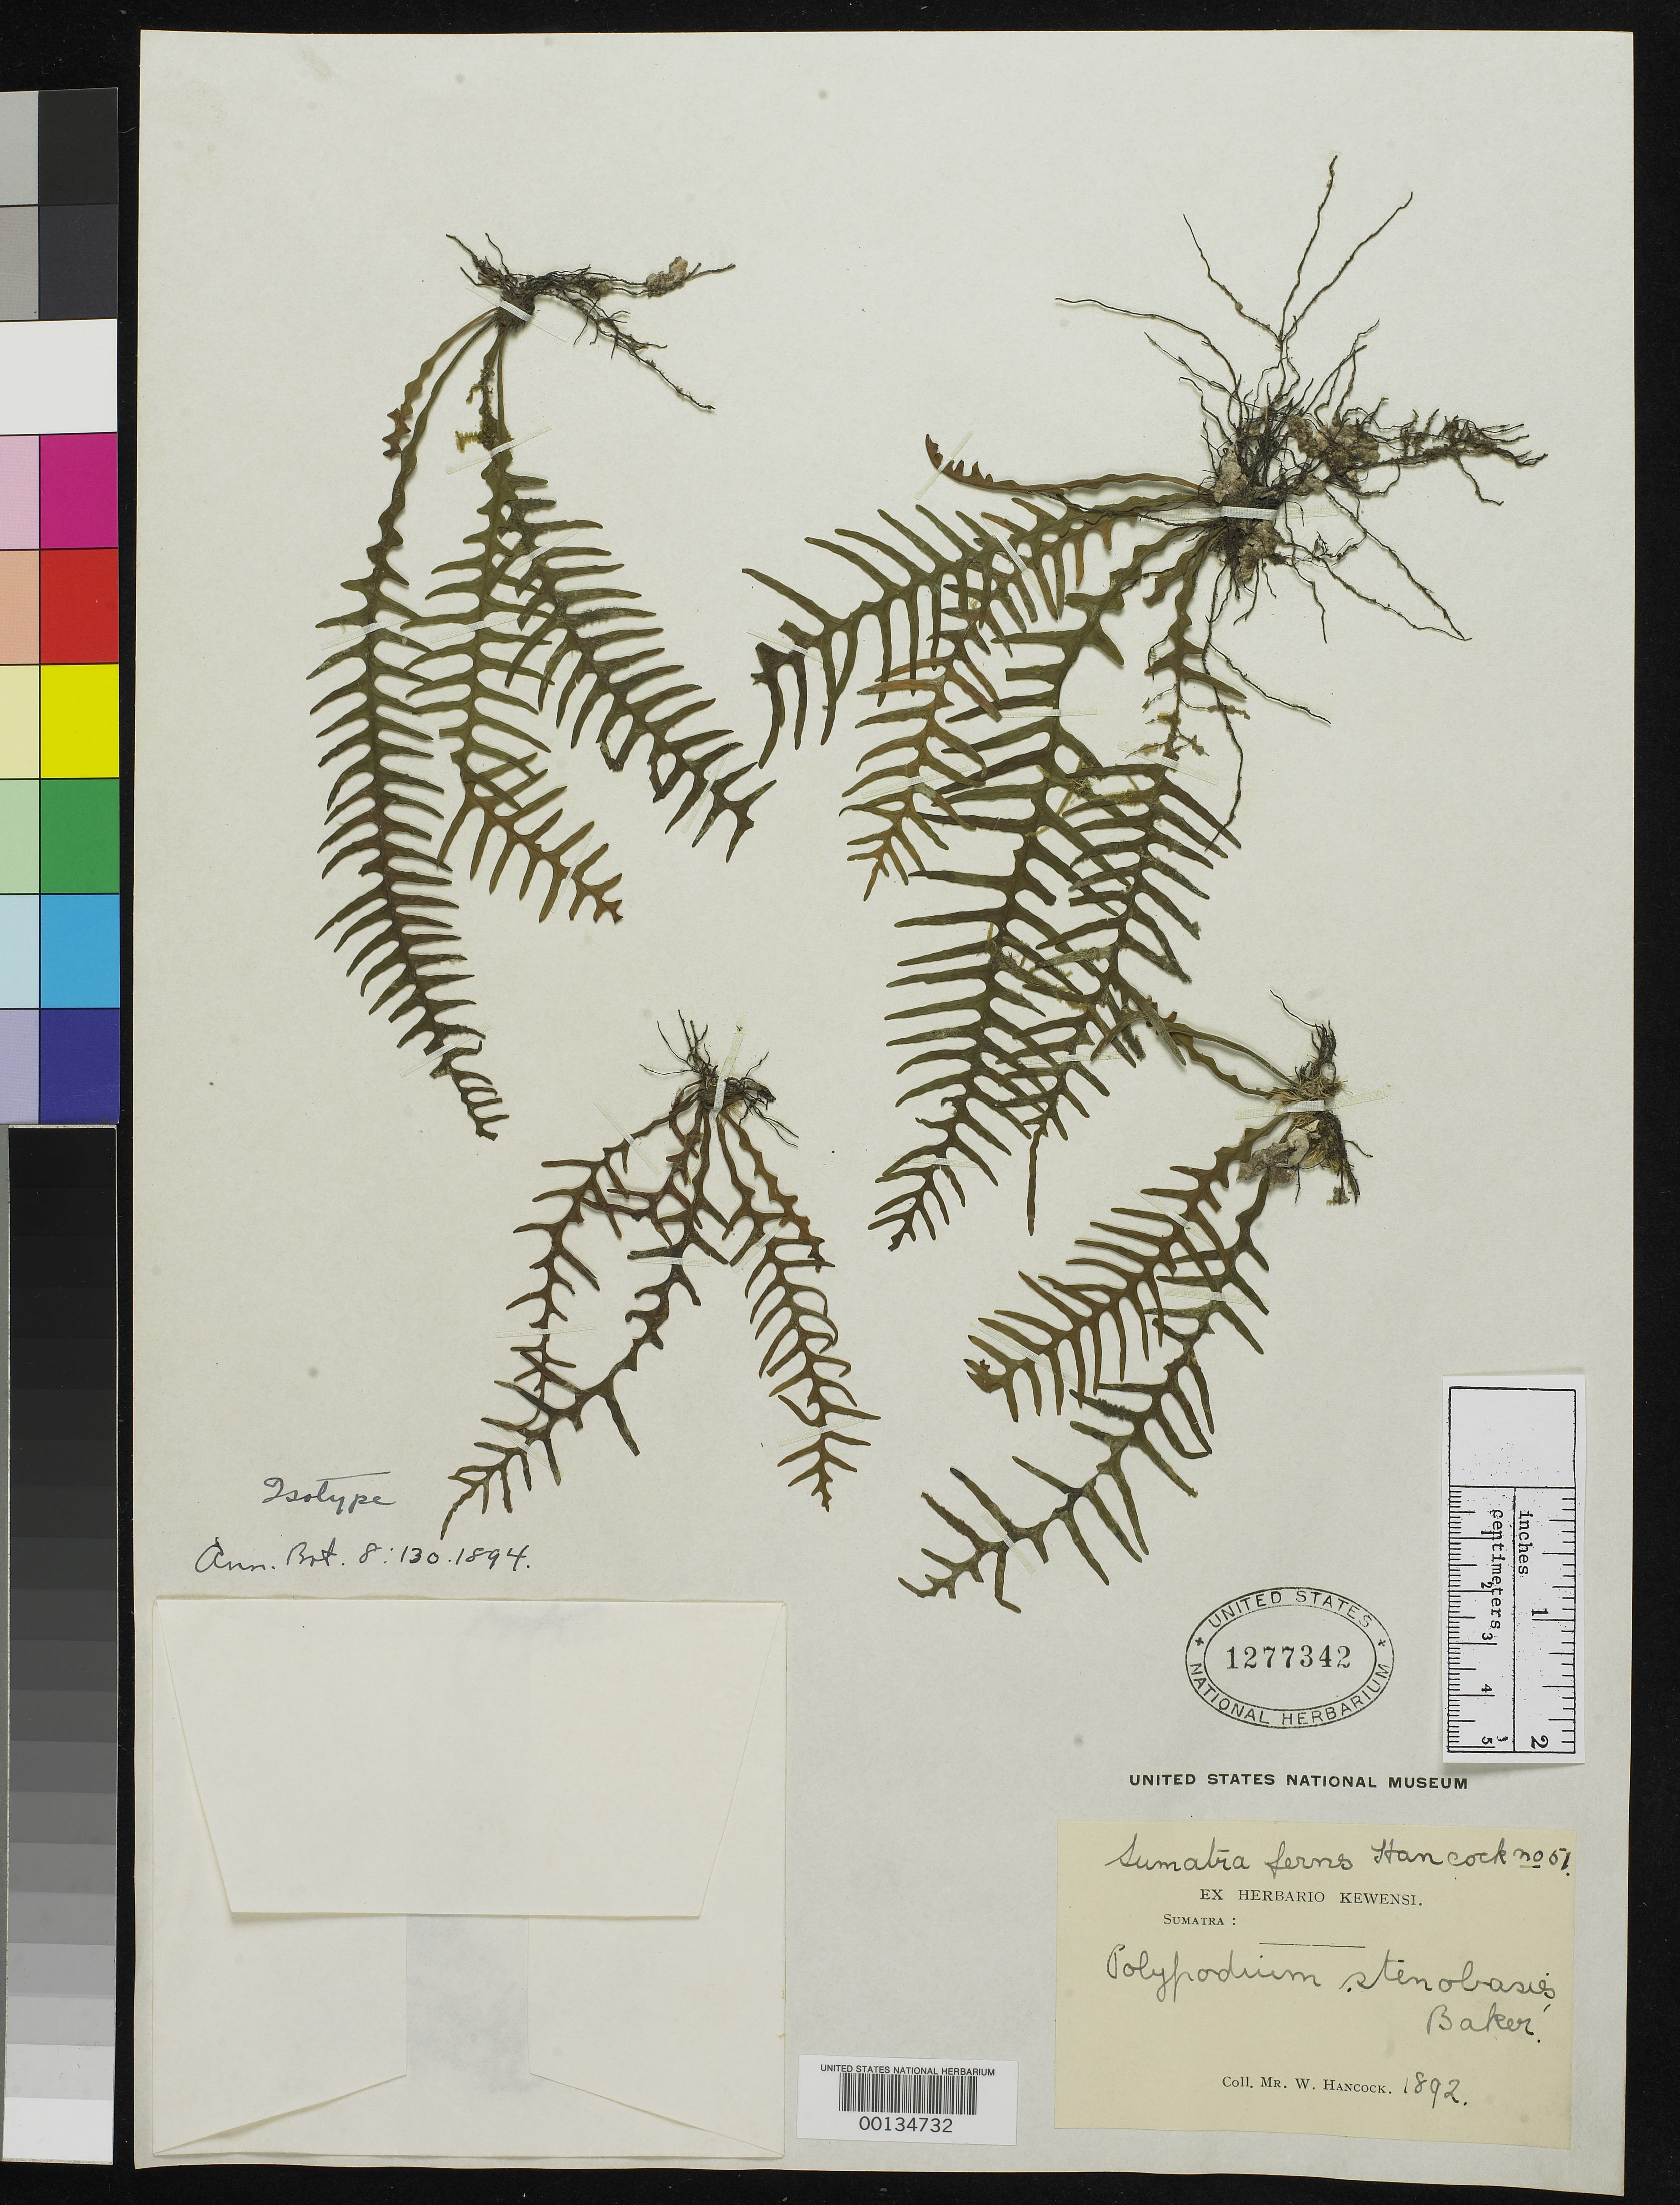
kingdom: Plantae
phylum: Tracheophyta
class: Polypodiopsida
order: Polypodiales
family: Polypodiaceae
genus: Polypodium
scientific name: Polypodium stenobasis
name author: Baker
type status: Type Collection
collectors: W. Hancock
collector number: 51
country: Indonesia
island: Sumatra.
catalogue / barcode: US 1277342